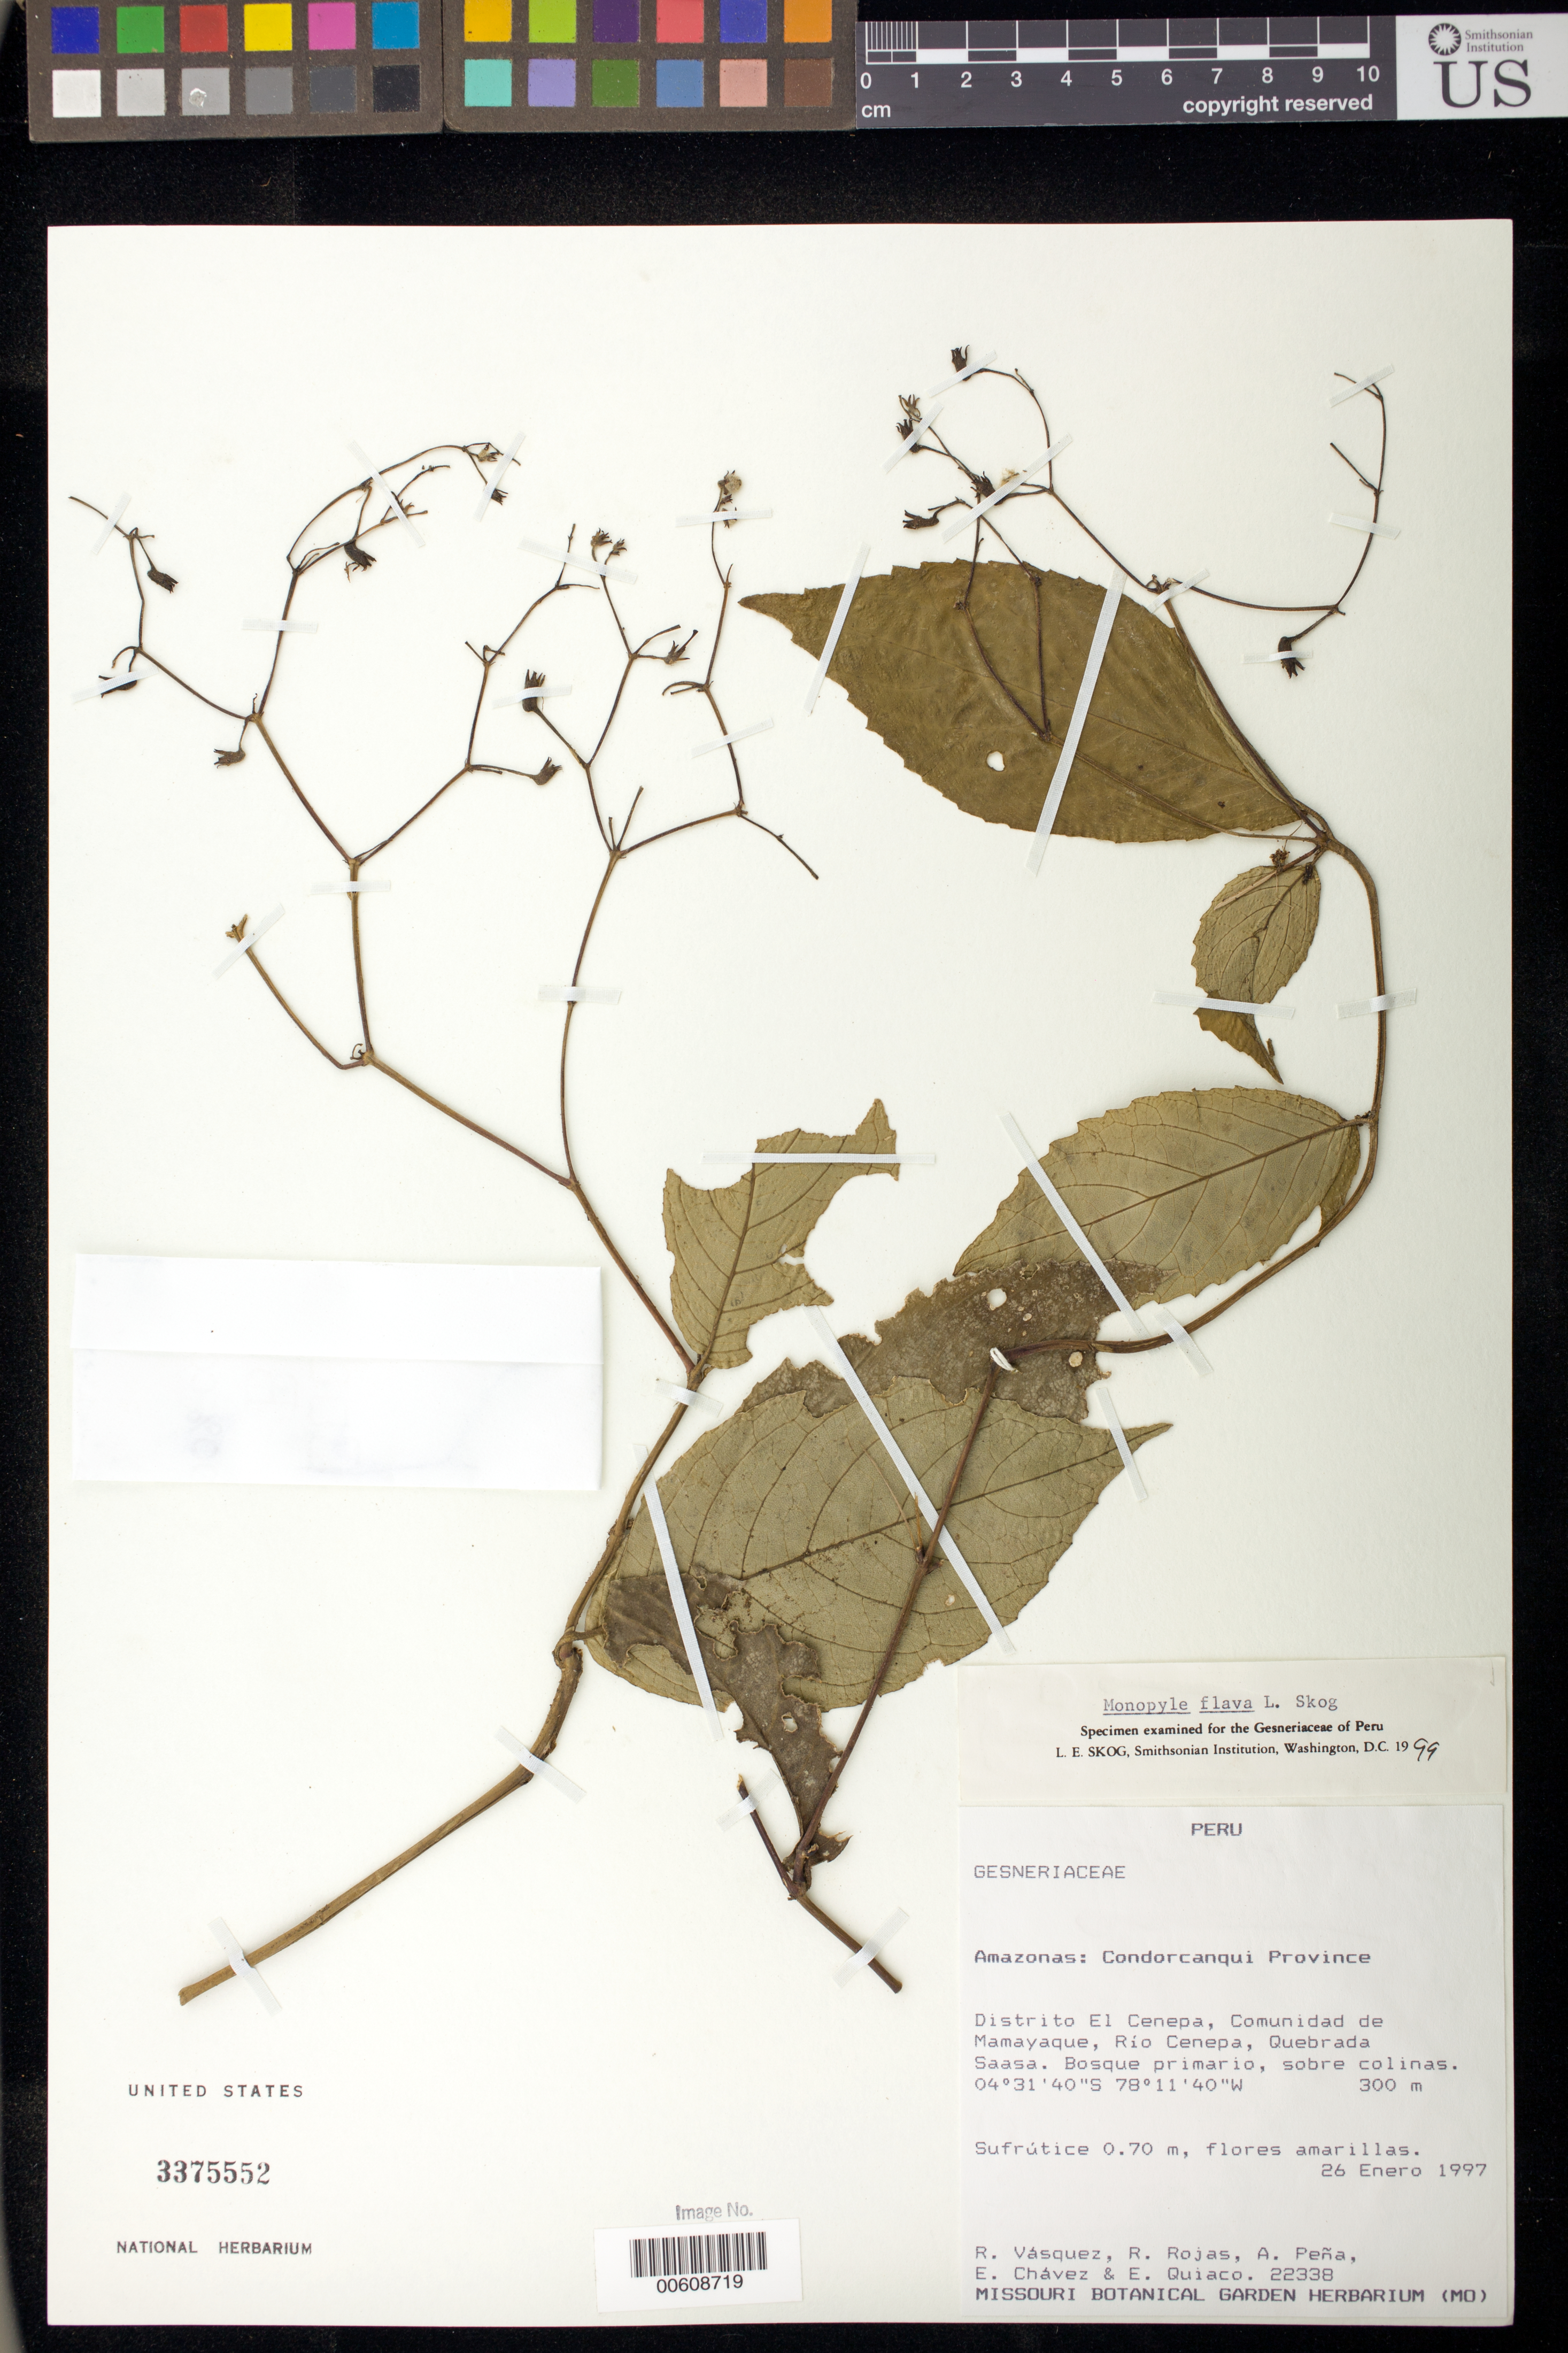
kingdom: Plantae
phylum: Tracheophyta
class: Magnoliopsida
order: Lamiales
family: Gesneriaceae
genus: Monopyle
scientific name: Monopyle flava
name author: L.E. Skog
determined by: Skog, Laurence E.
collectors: R. Vásquez, R. Rojas, A. Peña, E. Chávez & R. Quiaco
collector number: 22338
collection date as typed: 26 Jan 1997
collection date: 1997-01-26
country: Peru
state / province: Amazonas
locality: Prov. Condorcanqui; Dtto. El Cenepa, comunidad de Mamayaque, Río Cenepa, Quebrada Saasa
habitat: Bosque primario, sobre colinas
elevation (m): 300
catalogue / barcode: US 3375552